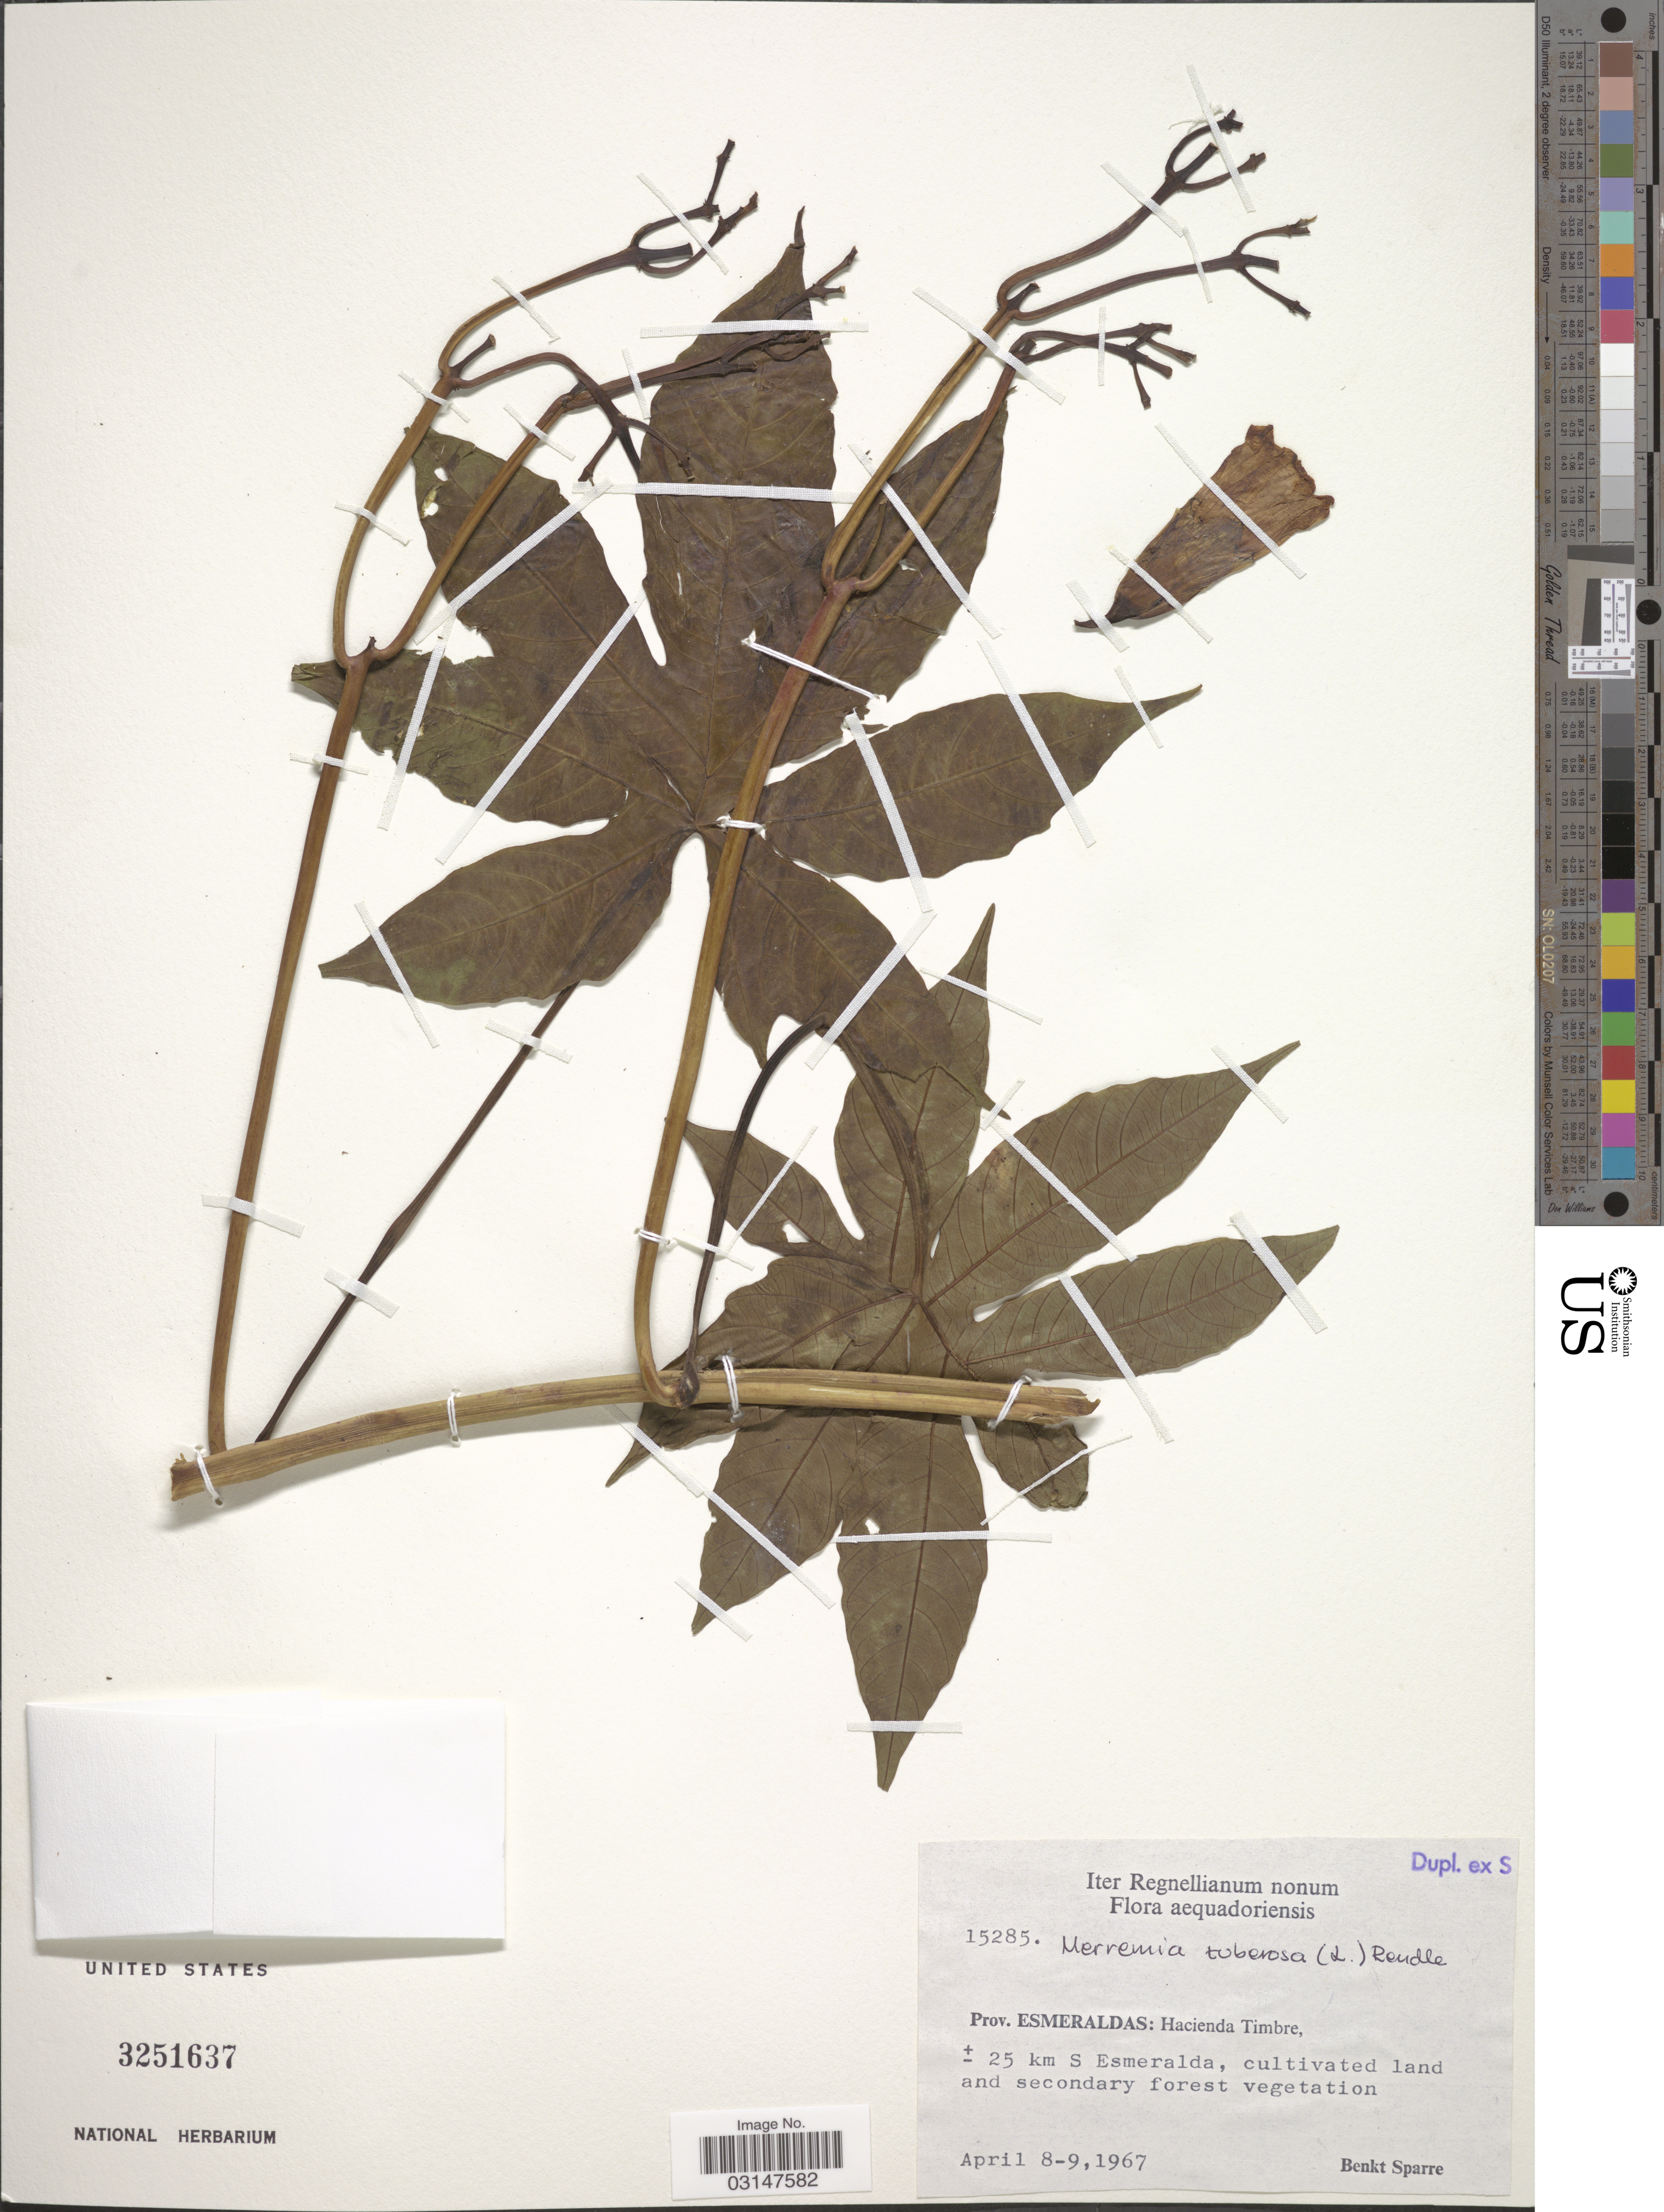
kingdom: Plantae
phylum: Tracheophyta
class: Magnoliopsida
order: Solanales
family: Convolvulaceae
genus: Distimake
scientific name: Distimake tuberosus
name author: (L.) A. R. Simões & Staples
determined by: Strong, Mark T., (BOT), Smithsonian Institution - National Museum of Natural History (UNITED STATES)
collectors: B. Sparre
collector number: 15285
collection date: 1967-04-08/1967-04-09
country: Ecuador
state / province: Esmeraldas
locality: Aequadoriensis, Hacienda Timbre, ± 25 km S Esmeralda.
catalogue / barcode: US 3251637